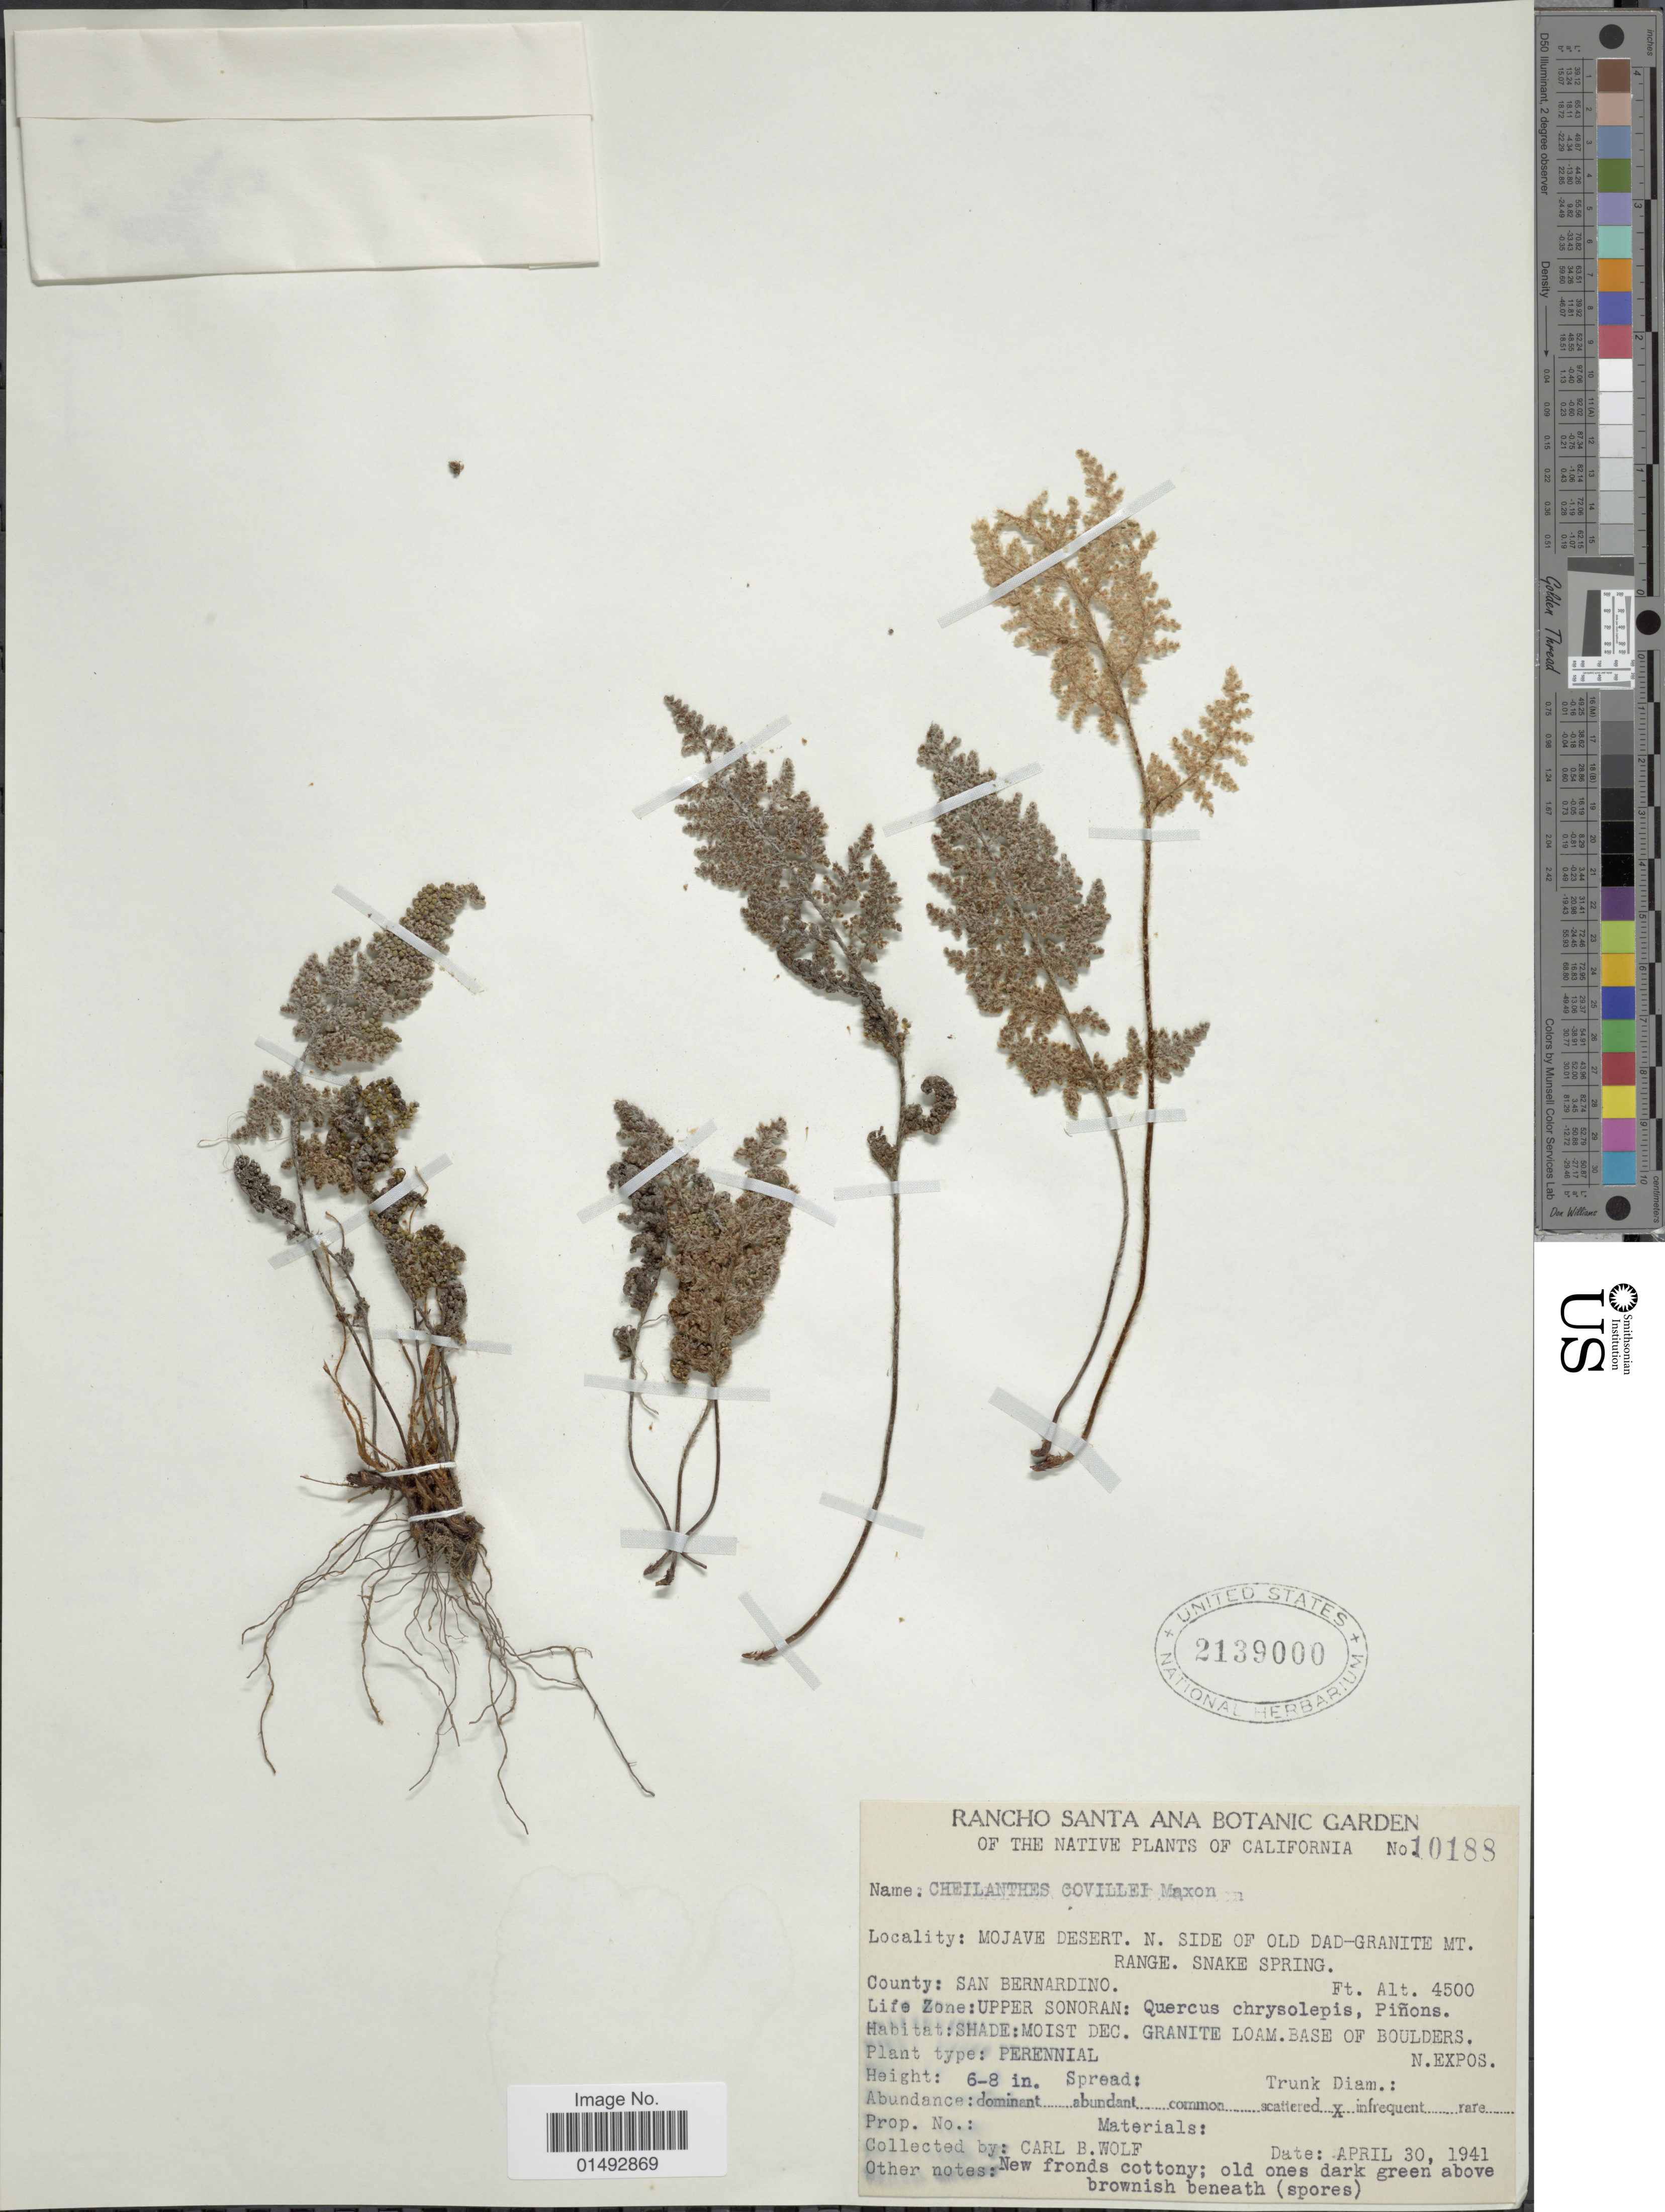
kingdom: Plantae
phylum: Tracheophyta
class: Polypodiopsida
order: Polypodiales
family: Pteridaceae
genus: Myriopteris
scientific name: Myriopteris covillei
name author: (Maxon) Á. Löve & D. Löve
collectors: C. B. Wolf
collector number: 10188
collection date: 1941-04-30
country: United States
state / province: California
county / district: San Bernardino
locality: The native Plants of California, Mojave Desert. N. side of Old Dad-Granite Mt. Range. Snake Spring, County: San Bernardino, Life Zone: Upper Sonoran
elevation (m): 1372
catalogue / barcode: US 2139000